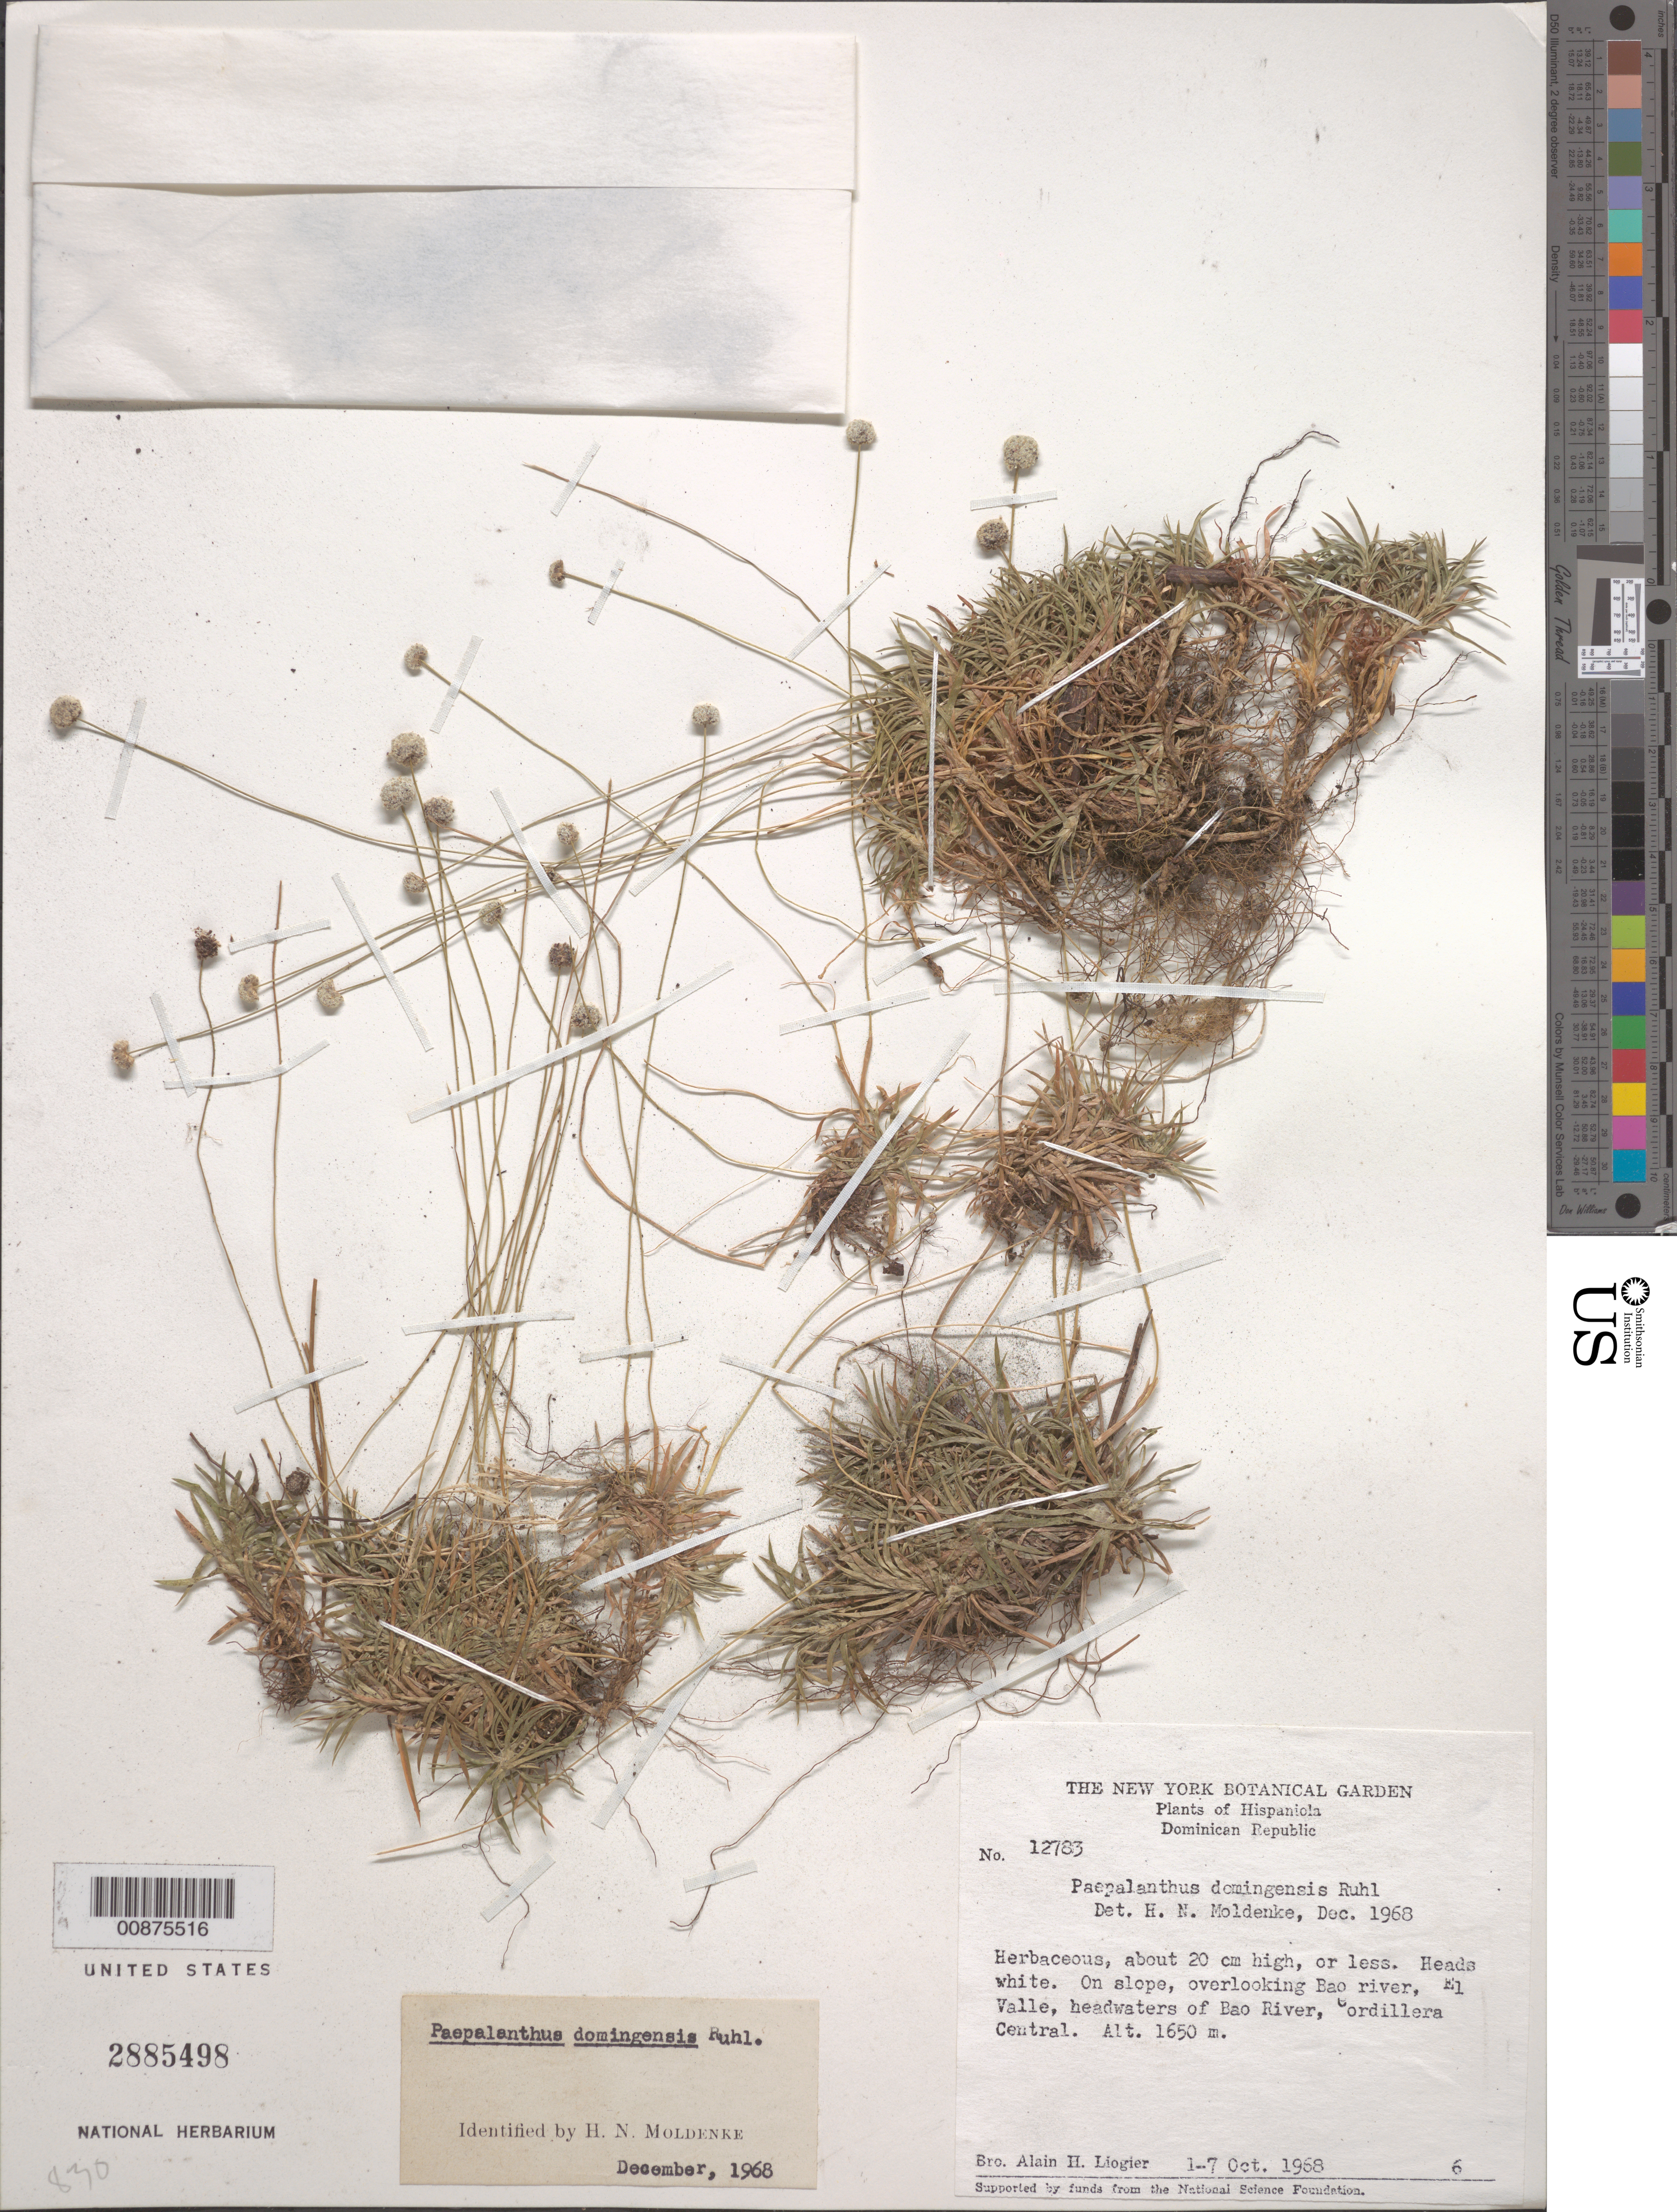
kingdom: Plantae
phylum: Tracheophyta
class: Liliopsida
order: Poales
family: Eriocaulaceae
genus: Paepalanthus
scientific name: Paepalanthus repens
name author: (Lam.) Körn.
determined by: Moldenke, H. N.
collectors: A. H. Liogier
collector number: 12783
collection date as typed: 01 Oct 1968 to 07 Oct 1968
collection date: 1968-10-01/1968-10-07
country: Dominican Republic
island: Hispaniola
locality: El Valle, headwaters of Bao River, Cordillera Central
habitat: On slope overlooking river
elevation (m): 1650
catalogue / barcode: US 2885498